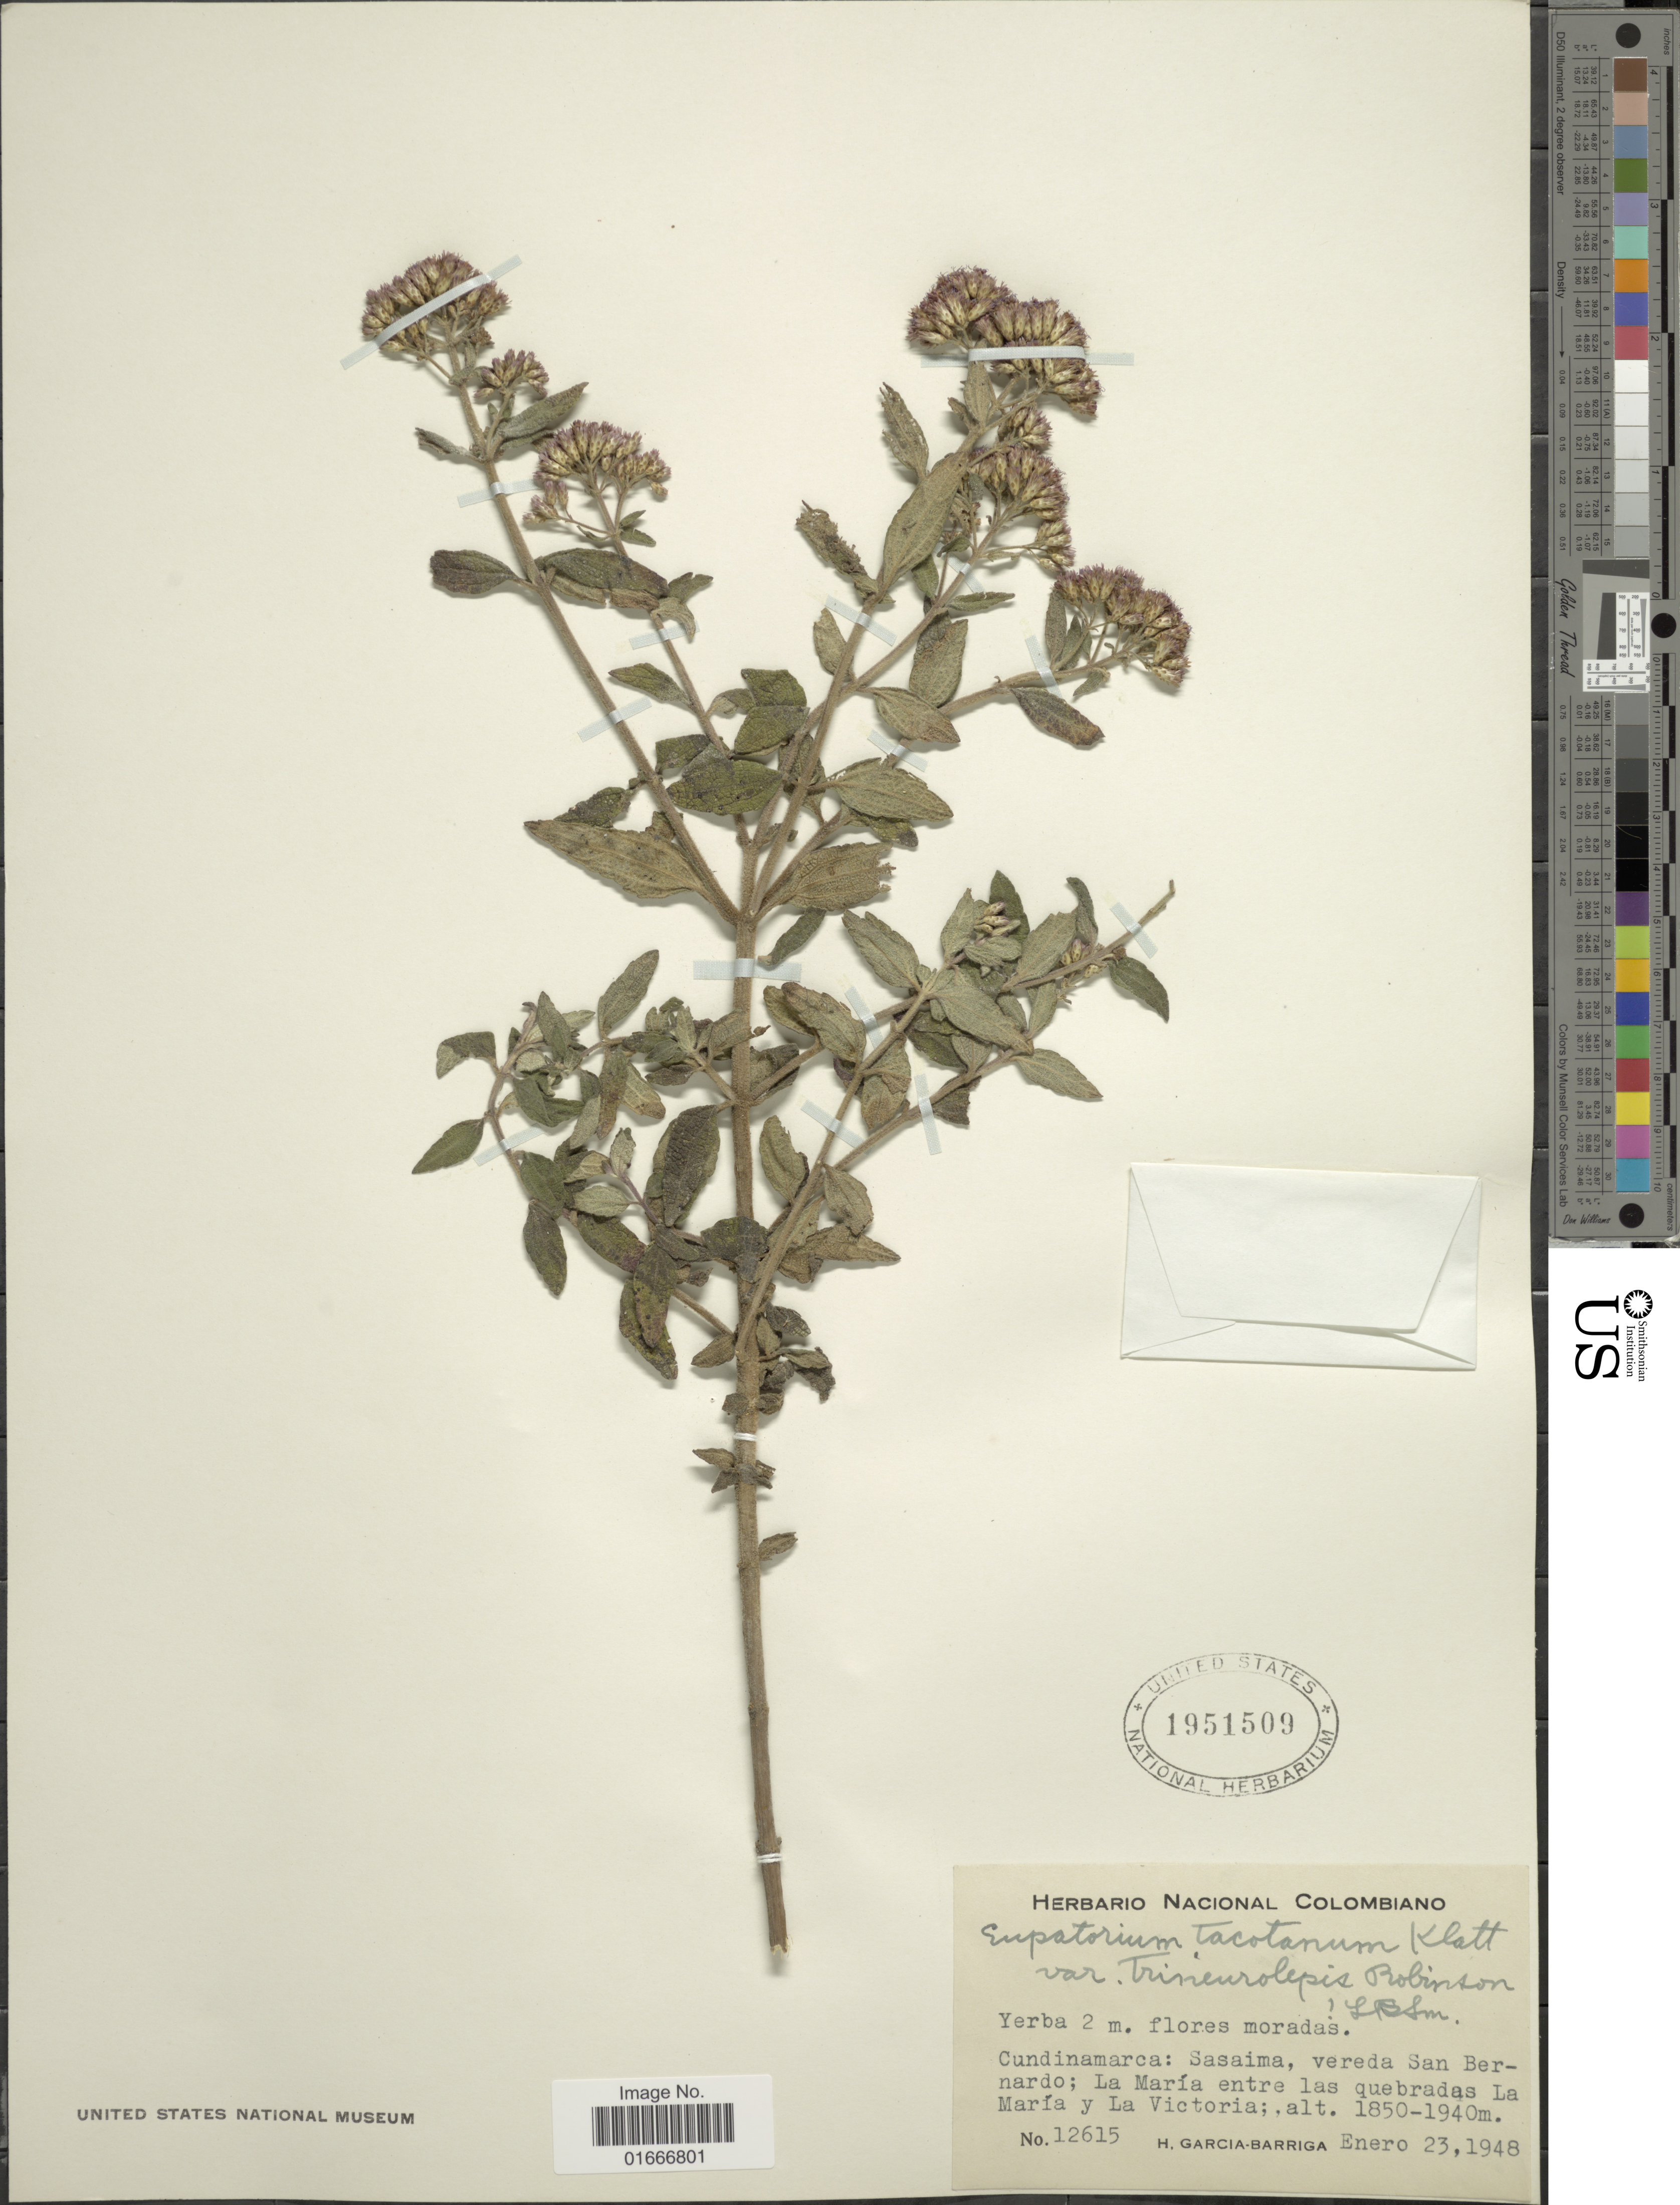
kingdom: Plantae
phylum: Tracheophyta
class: Magnoliopsida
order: Asterales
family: Asteraceae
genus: Chromolaena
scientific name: Chromolaena tacotana var. trineurolepis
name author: H. Rob.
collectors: H. García Barriga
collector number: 12615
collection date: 1948-01-23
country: Colombia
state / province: Cundinamarca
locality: Colombia. Cundinamarca: Sasaima, veredaq San Bernardo; La Maria entre las quebradas La Maria y La Victoria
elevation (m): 1850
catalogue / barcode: US 1951509